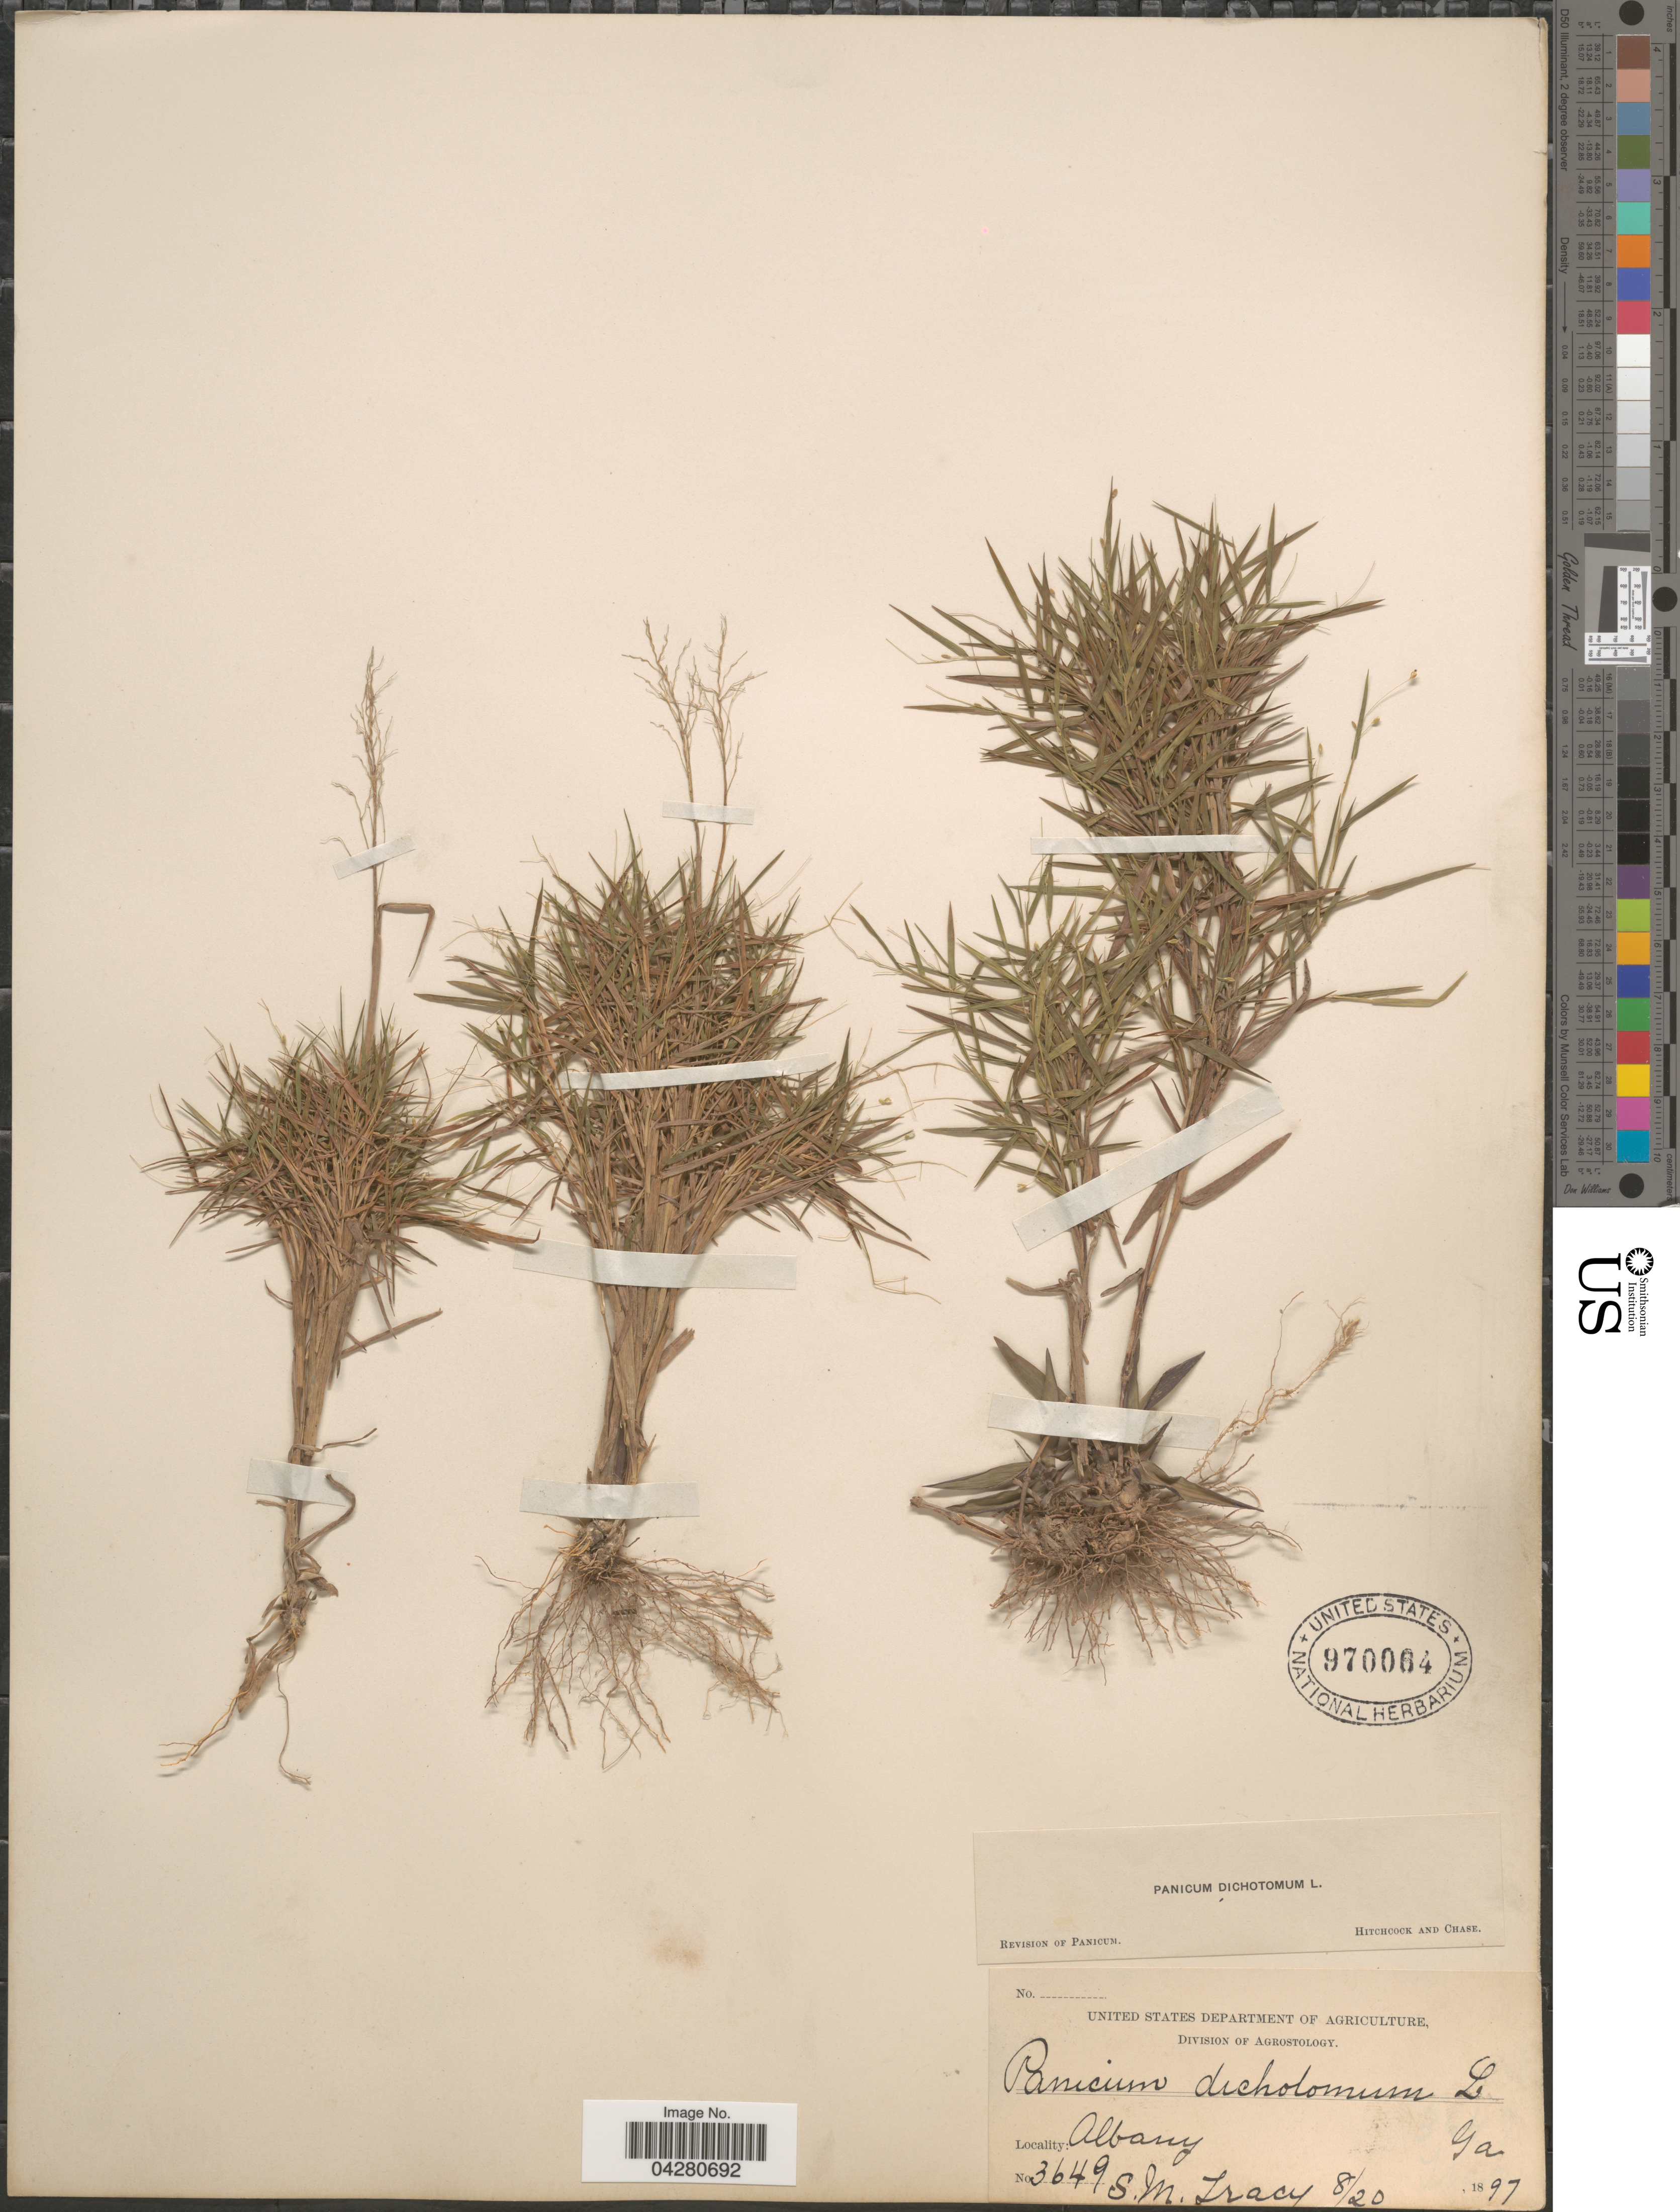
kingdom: Plantae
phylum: Tracheophyta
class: Liliopsida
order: Poales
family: Poaceae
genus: Dichanthelium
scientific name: Dichanthelium dichotomum var. dichotomum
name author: (L.) Gould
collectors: S. M. Tracy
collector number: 3649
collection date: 1897-08-20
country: United States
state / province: Georgia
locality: Albany.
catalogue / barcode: US 970064